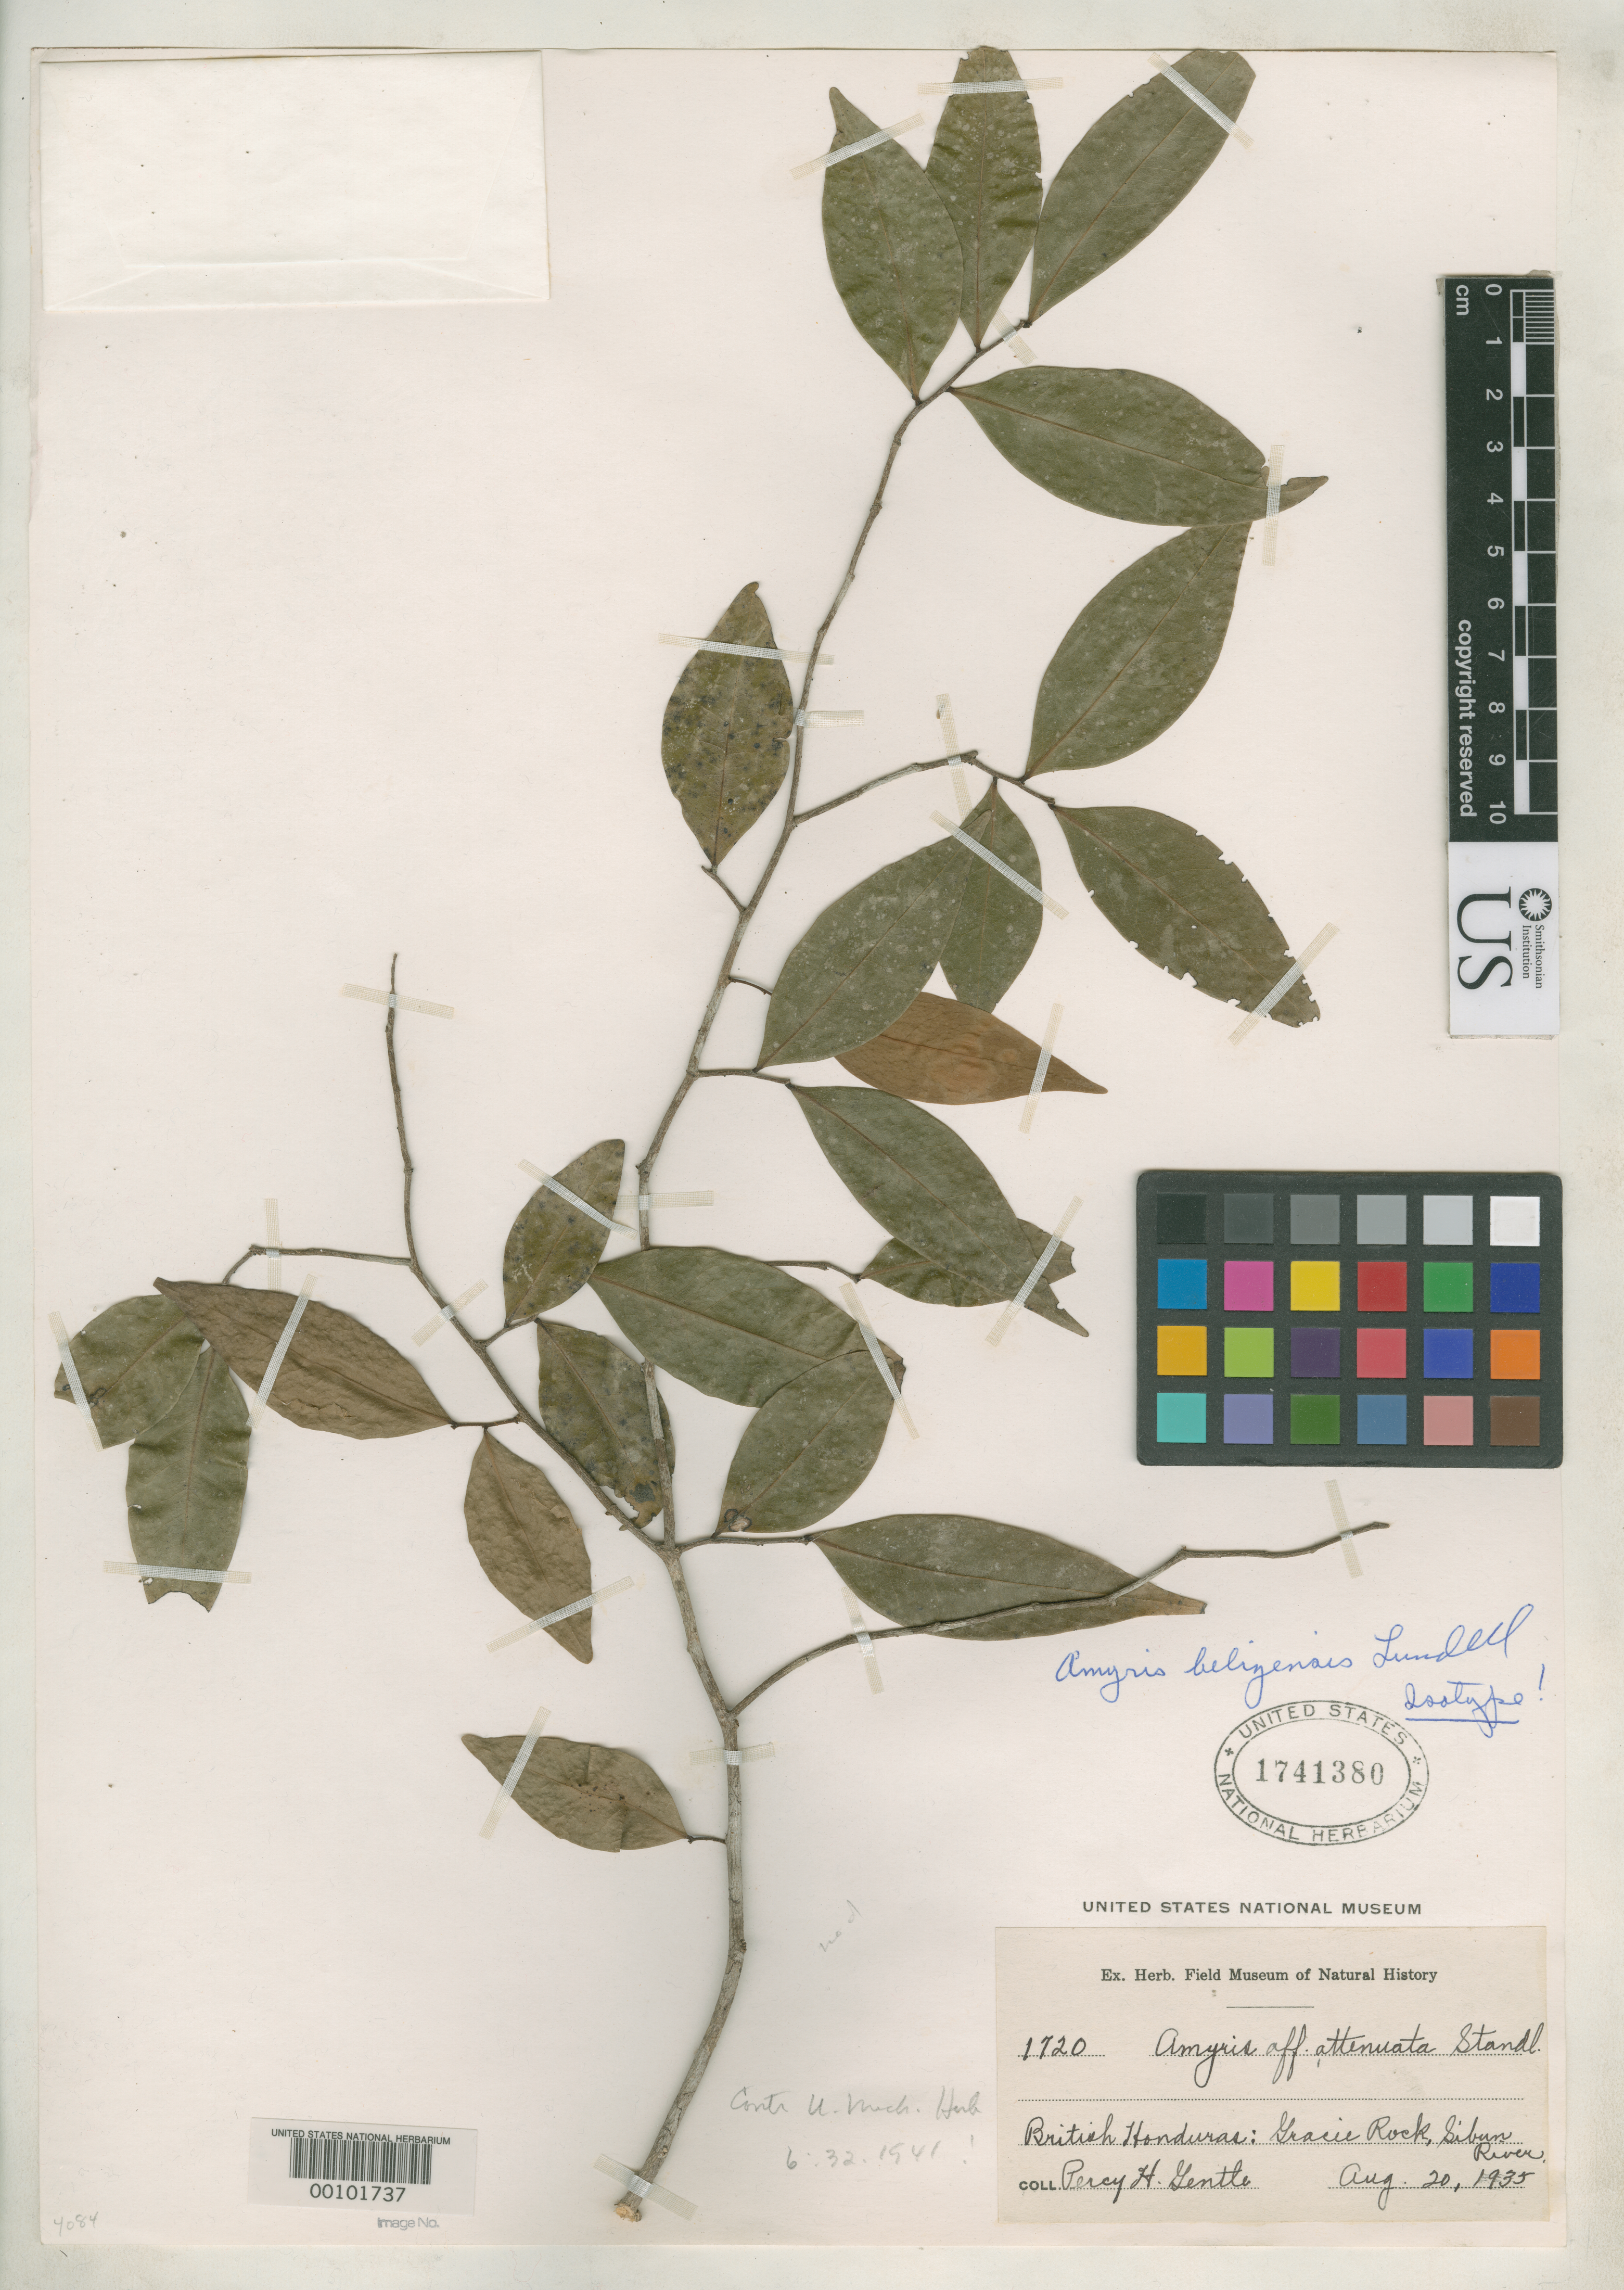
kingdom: Plantae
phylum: Tracheophyta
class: Magnoliopsida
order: Sapindales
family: Rutaceae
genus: Amyris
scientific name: Amyris belizensis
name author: Lundell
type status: Isotype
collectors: P. H. Gentle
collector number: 1720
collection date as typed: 20 Aug 1935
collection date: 1935-08-20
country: Belize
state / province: Belize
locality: Gracie Rock on Sibun River.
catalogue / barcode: US 1741380